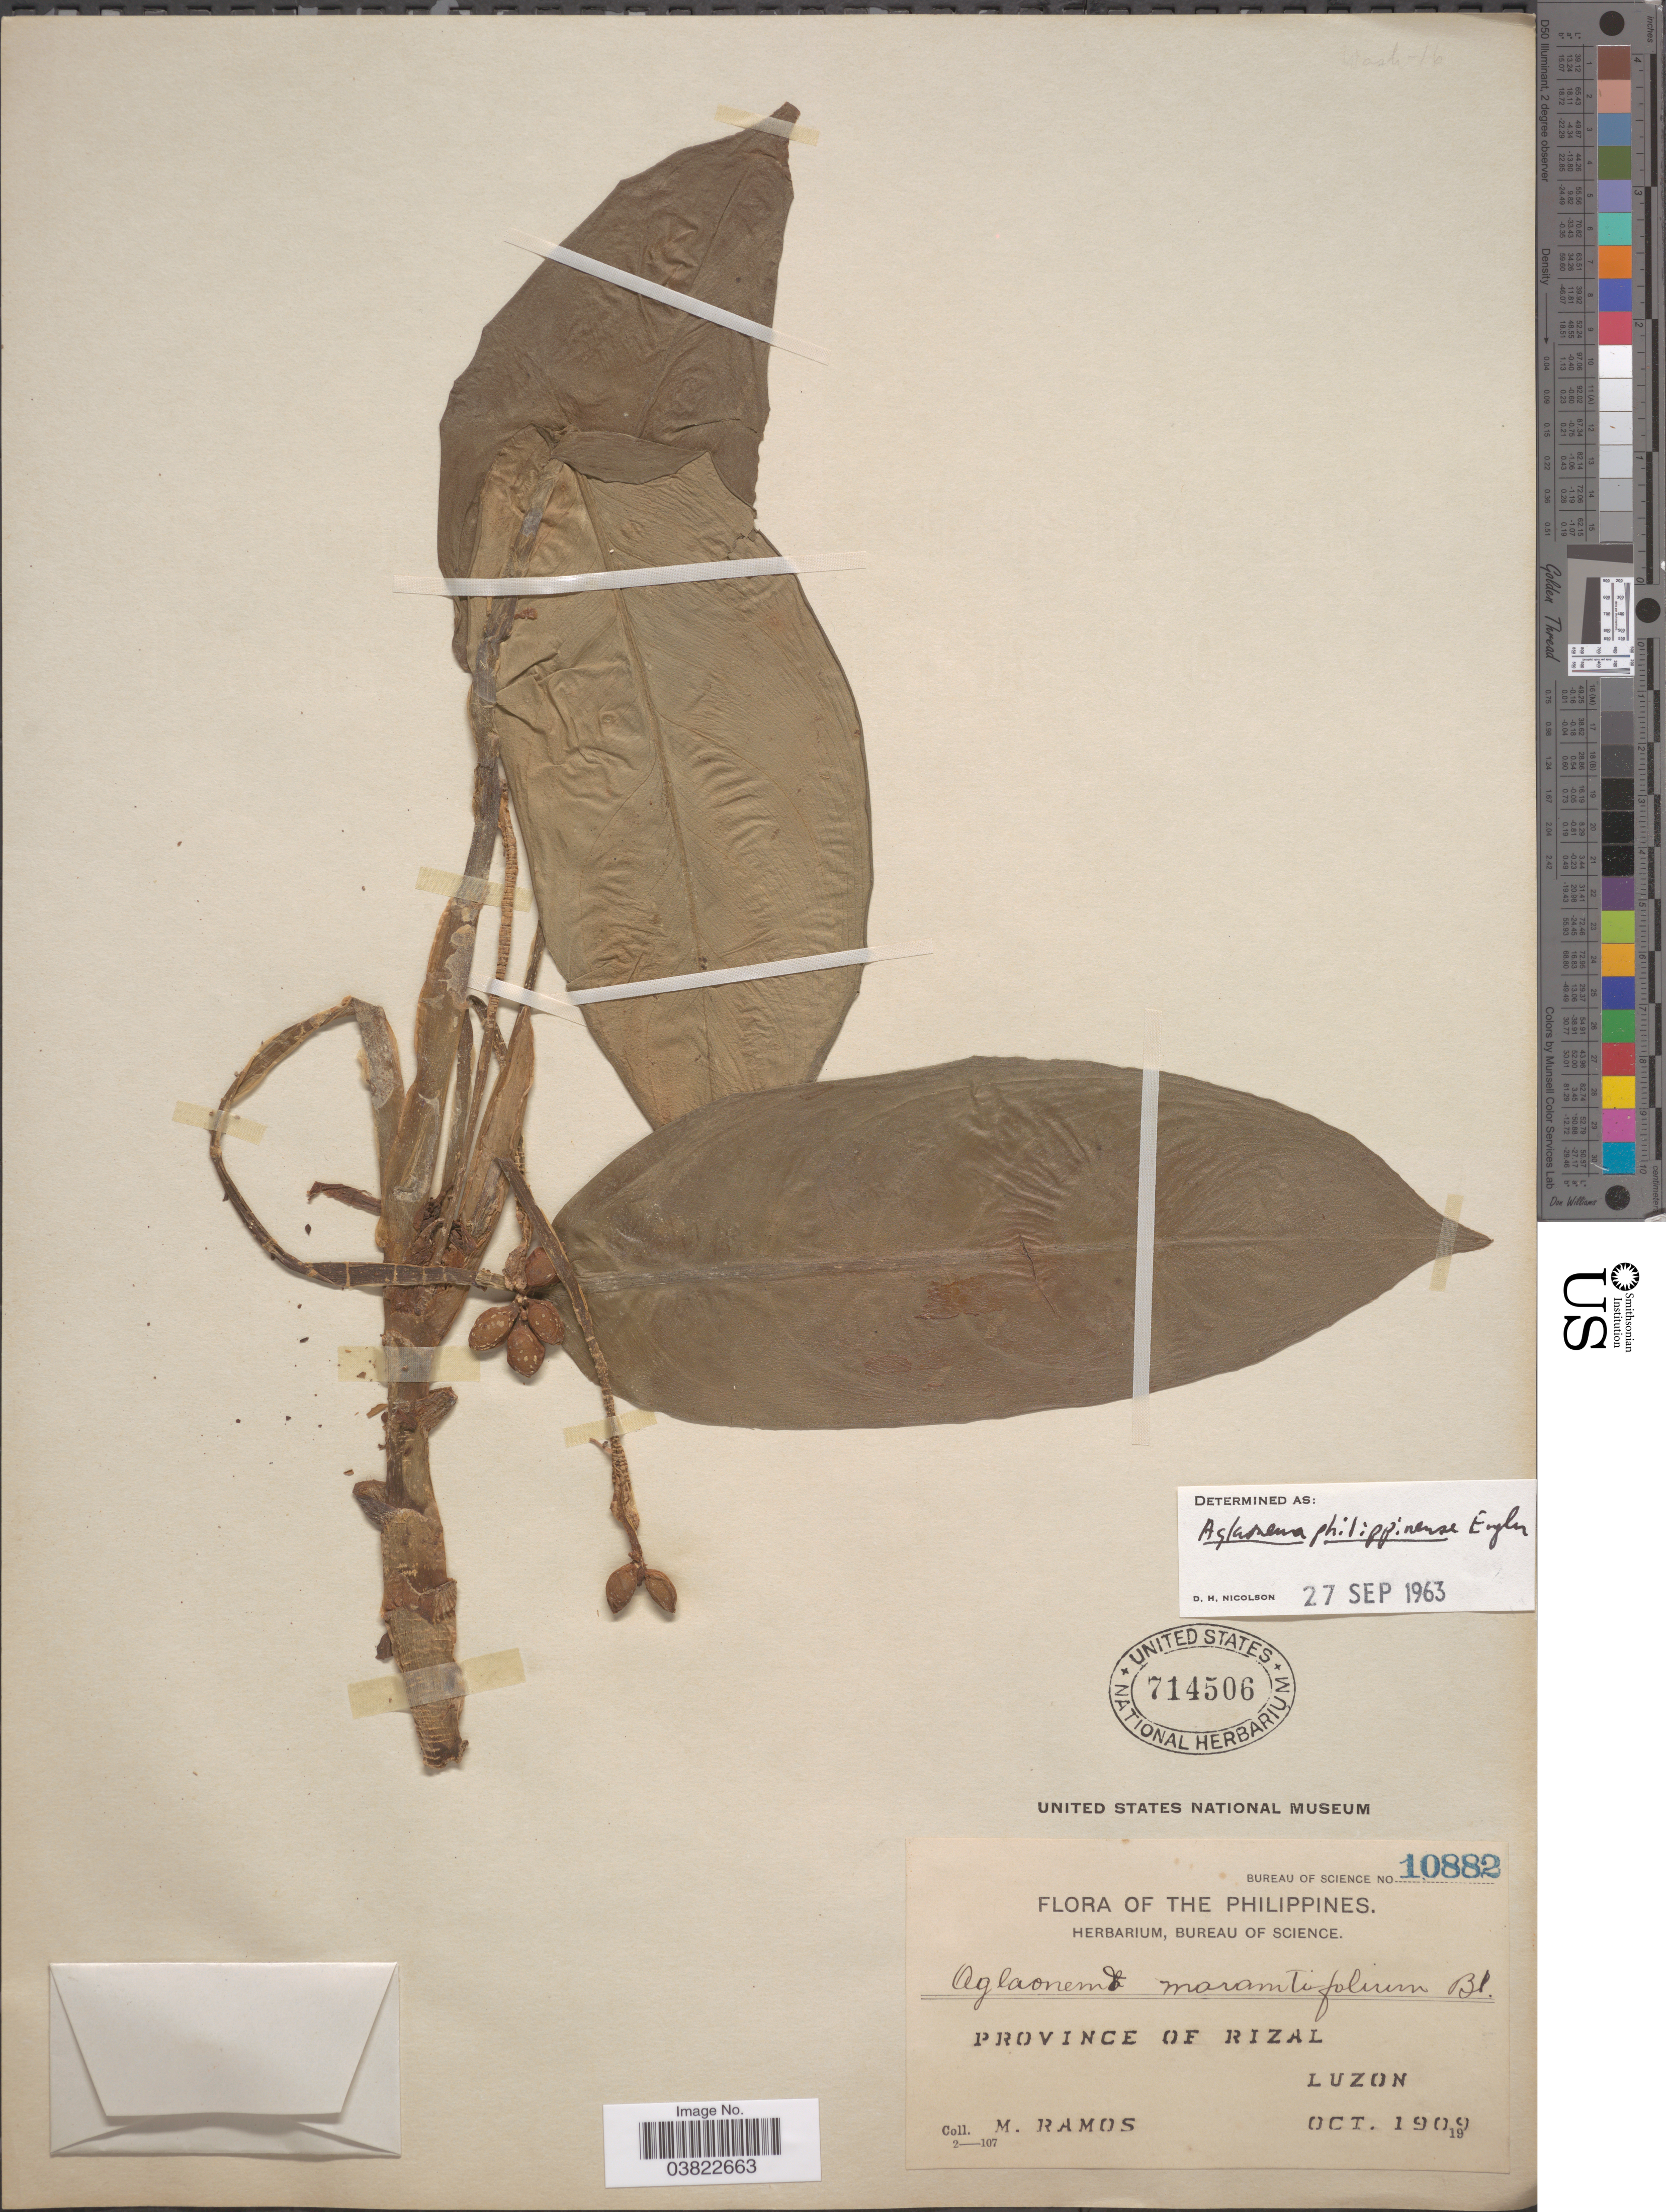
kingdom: Plantae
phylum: Tracheophyta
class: Liliopsida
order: Alismatales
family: Araceae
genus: Aglaonema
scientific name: Aglaonema philippinense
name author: Engl.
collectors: M. Ramos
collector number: Bureau of Science 10882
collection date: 1909-10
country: Philippines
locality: Province of Rizal. Luzon.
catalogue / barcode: US 714506